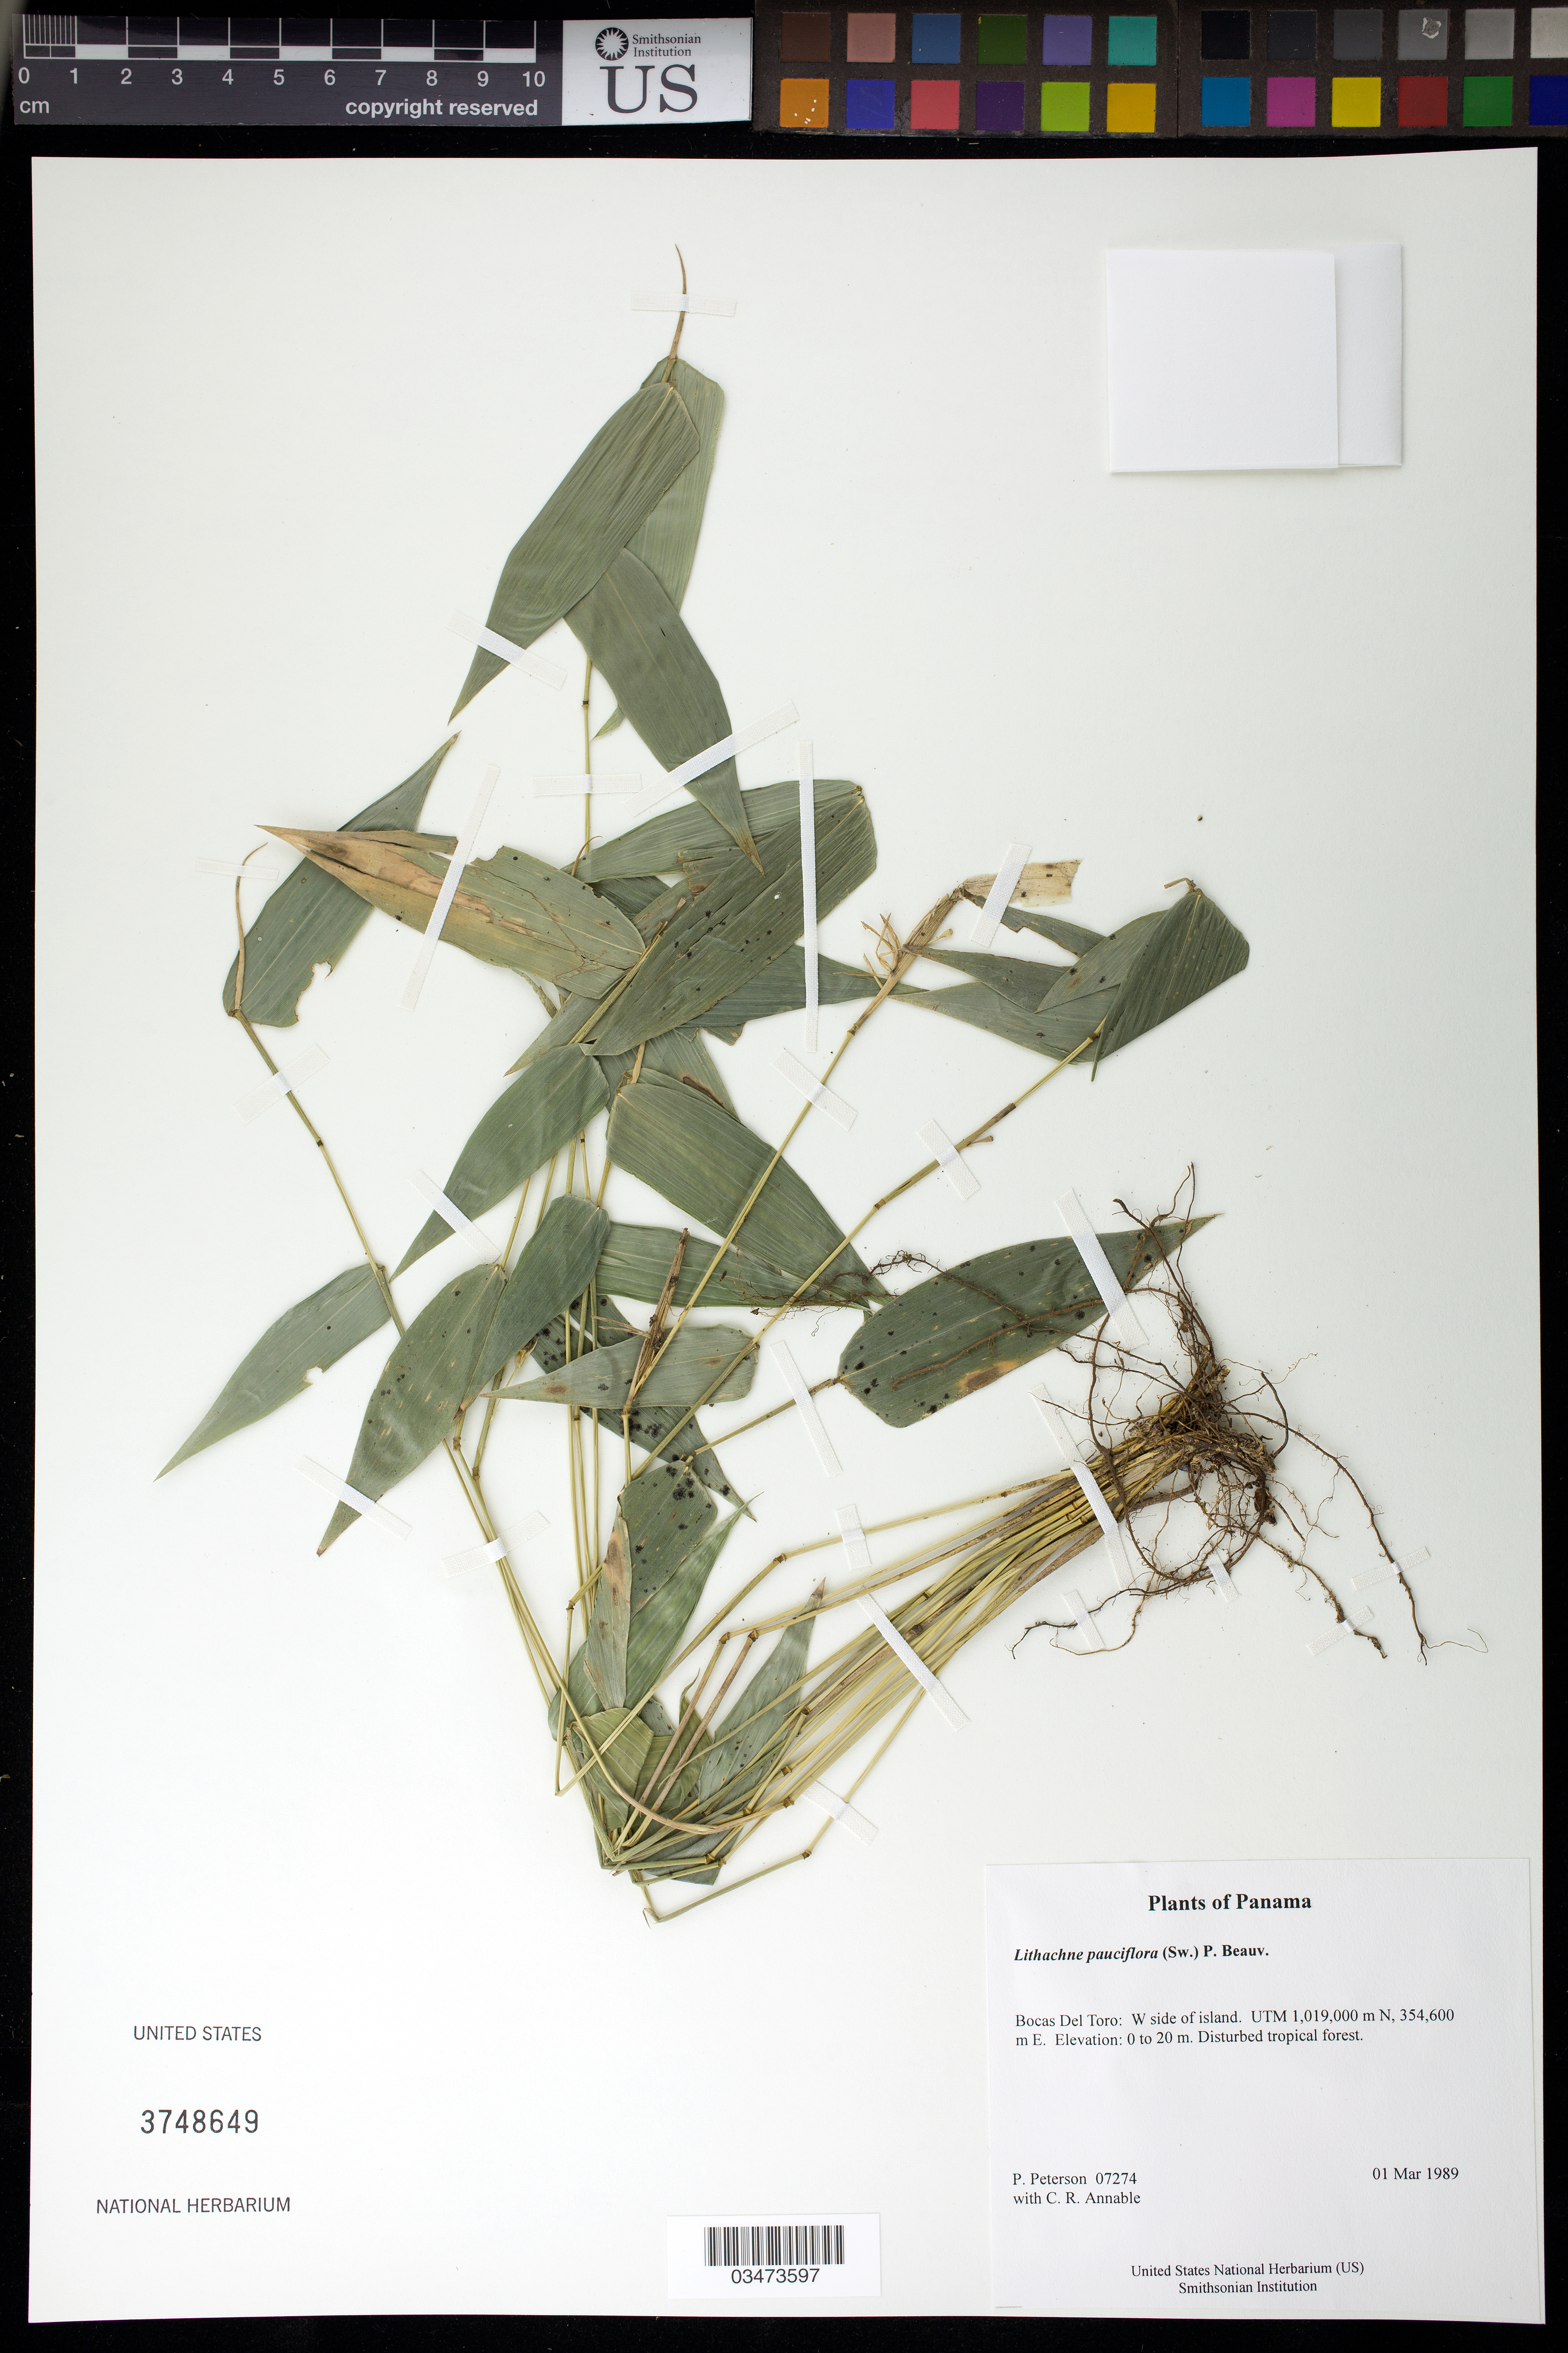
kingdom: Plantae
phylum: Tracheophyta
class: Liliopsida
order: Poales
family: Poaceae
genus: Lithachne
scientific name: Lithachne pauciflora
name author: (Sw.) P. Beauv.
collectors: P. M. Peterson & C. R. Annable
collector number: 07274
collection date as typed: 01 Mar 1989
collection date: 1989-03-01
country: Panama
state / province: Bocas del Toro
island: Cayo Roldan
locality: W side of island. UTM 1,019,000 m N, 354,600 m E.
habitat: Disturbed tropical forest.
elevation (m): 0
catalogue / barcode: US 3748649